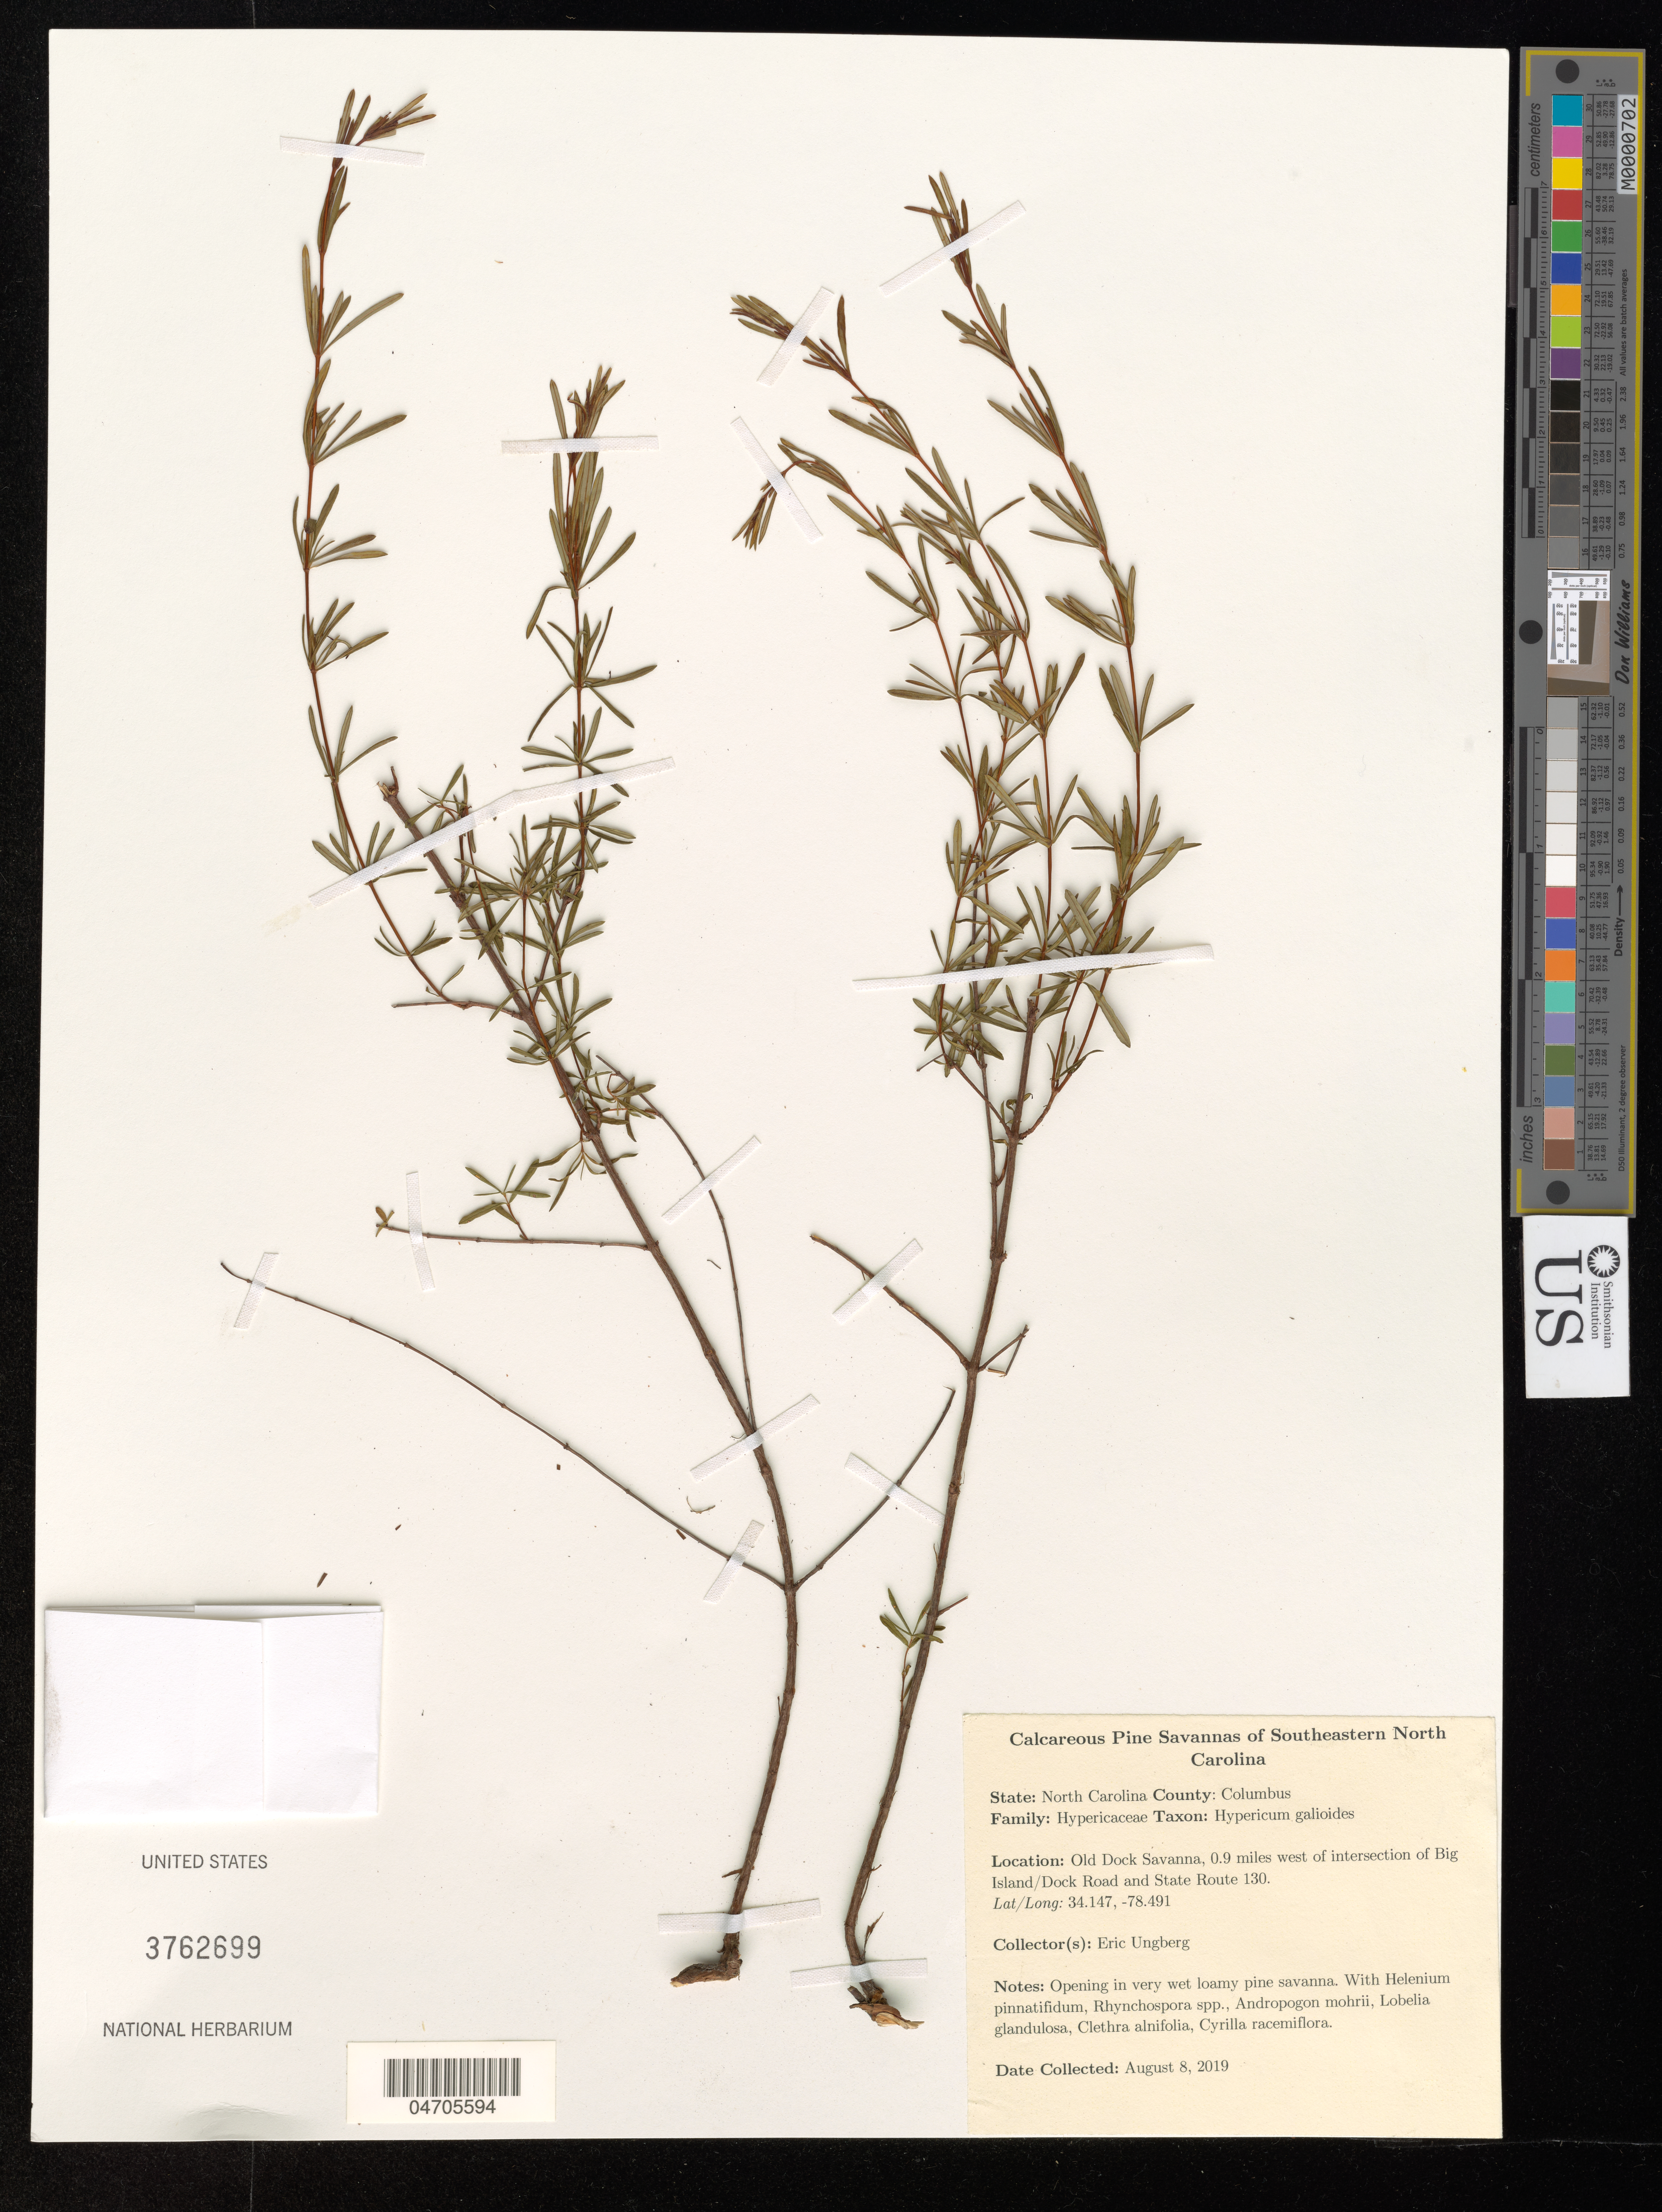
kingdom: Plantae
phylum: Tracheophyta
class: Magnoliopsida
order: Malpighiales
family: Hypericaceae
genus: Hypericum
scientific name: Hypericum galioides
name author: Lam.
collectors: E. Ungberg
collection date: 2019-08-08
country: United States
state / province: North Carolina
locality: Calcareous Pine Savannas of Southeastern North Carolina. County: Columbus. Old Dock Savanna, 0.9 miles west of intersection of Big Island/Dock Road and State Route 130.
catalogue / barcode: US 3762699